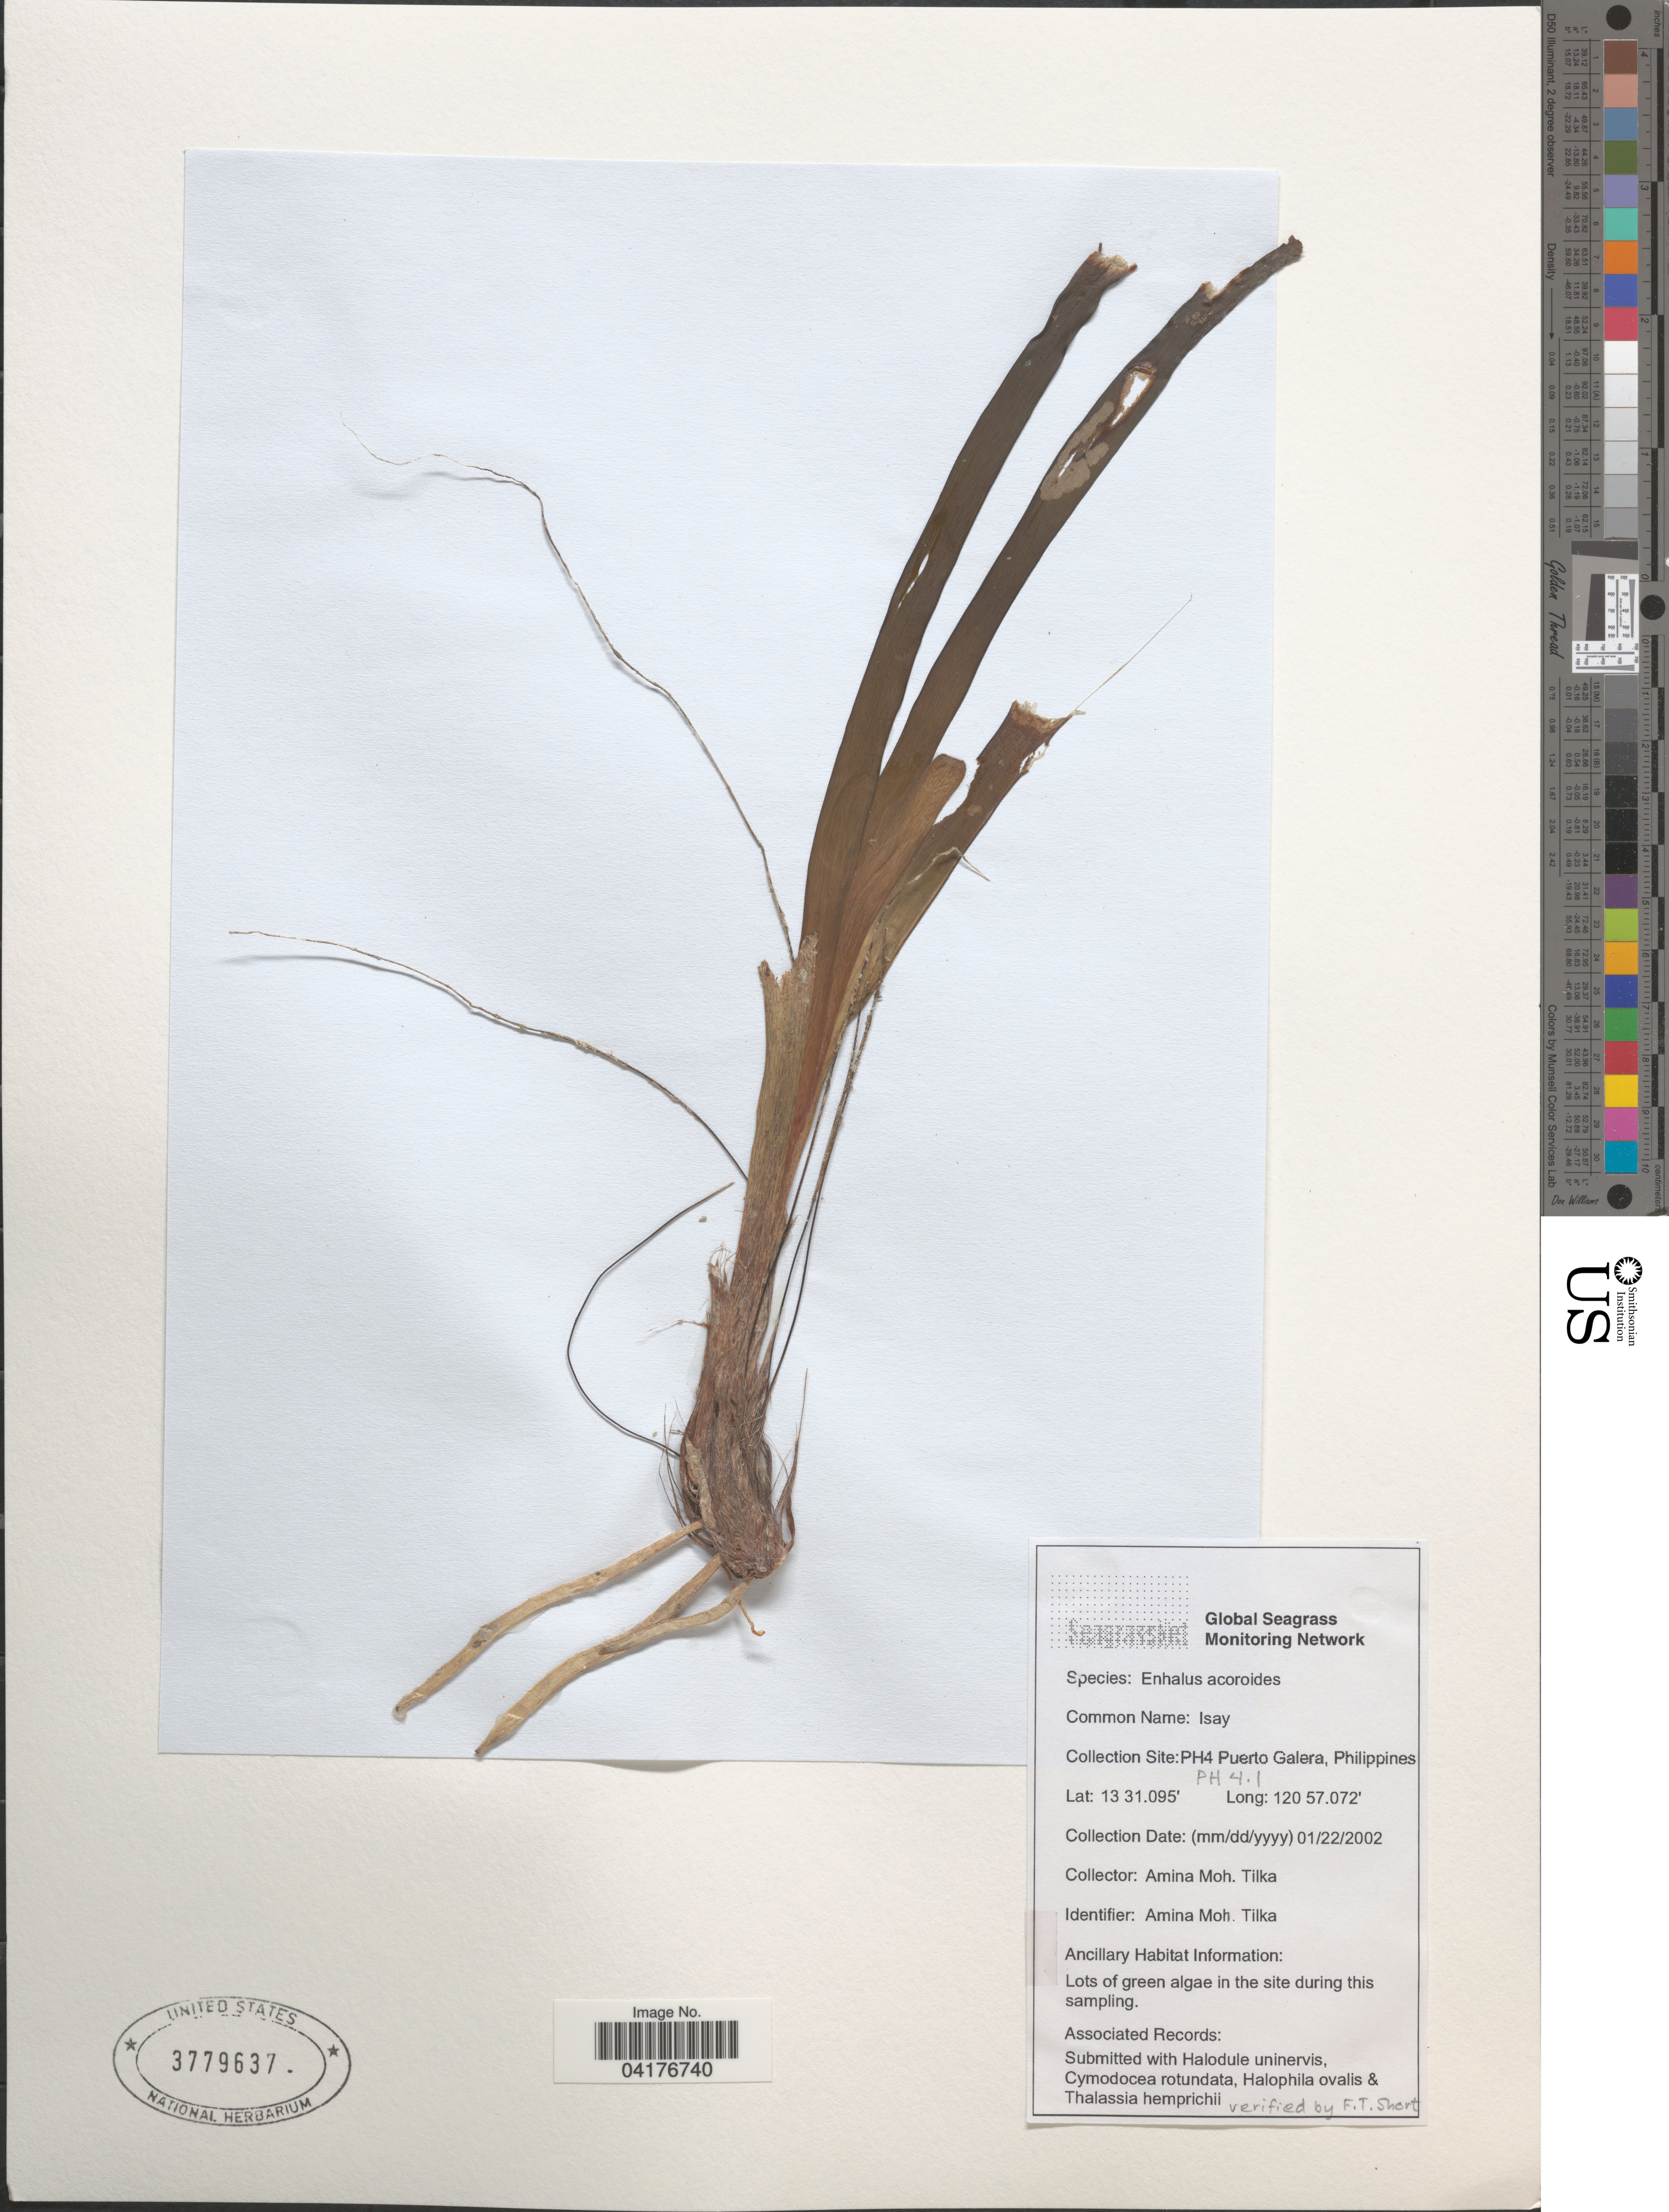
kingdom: Plantae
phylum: Tracheophyta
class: Liliopsida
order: Alismatales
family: Hydrocharitaceae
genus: Enhalus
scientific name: Enhalus acoroides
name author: (L. f.) Royle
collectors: A. Tilka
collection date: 2002-01-22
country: Philippines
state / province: Mimaropa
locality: PH4.1 Puerto Galera.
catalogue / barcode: US 3779637